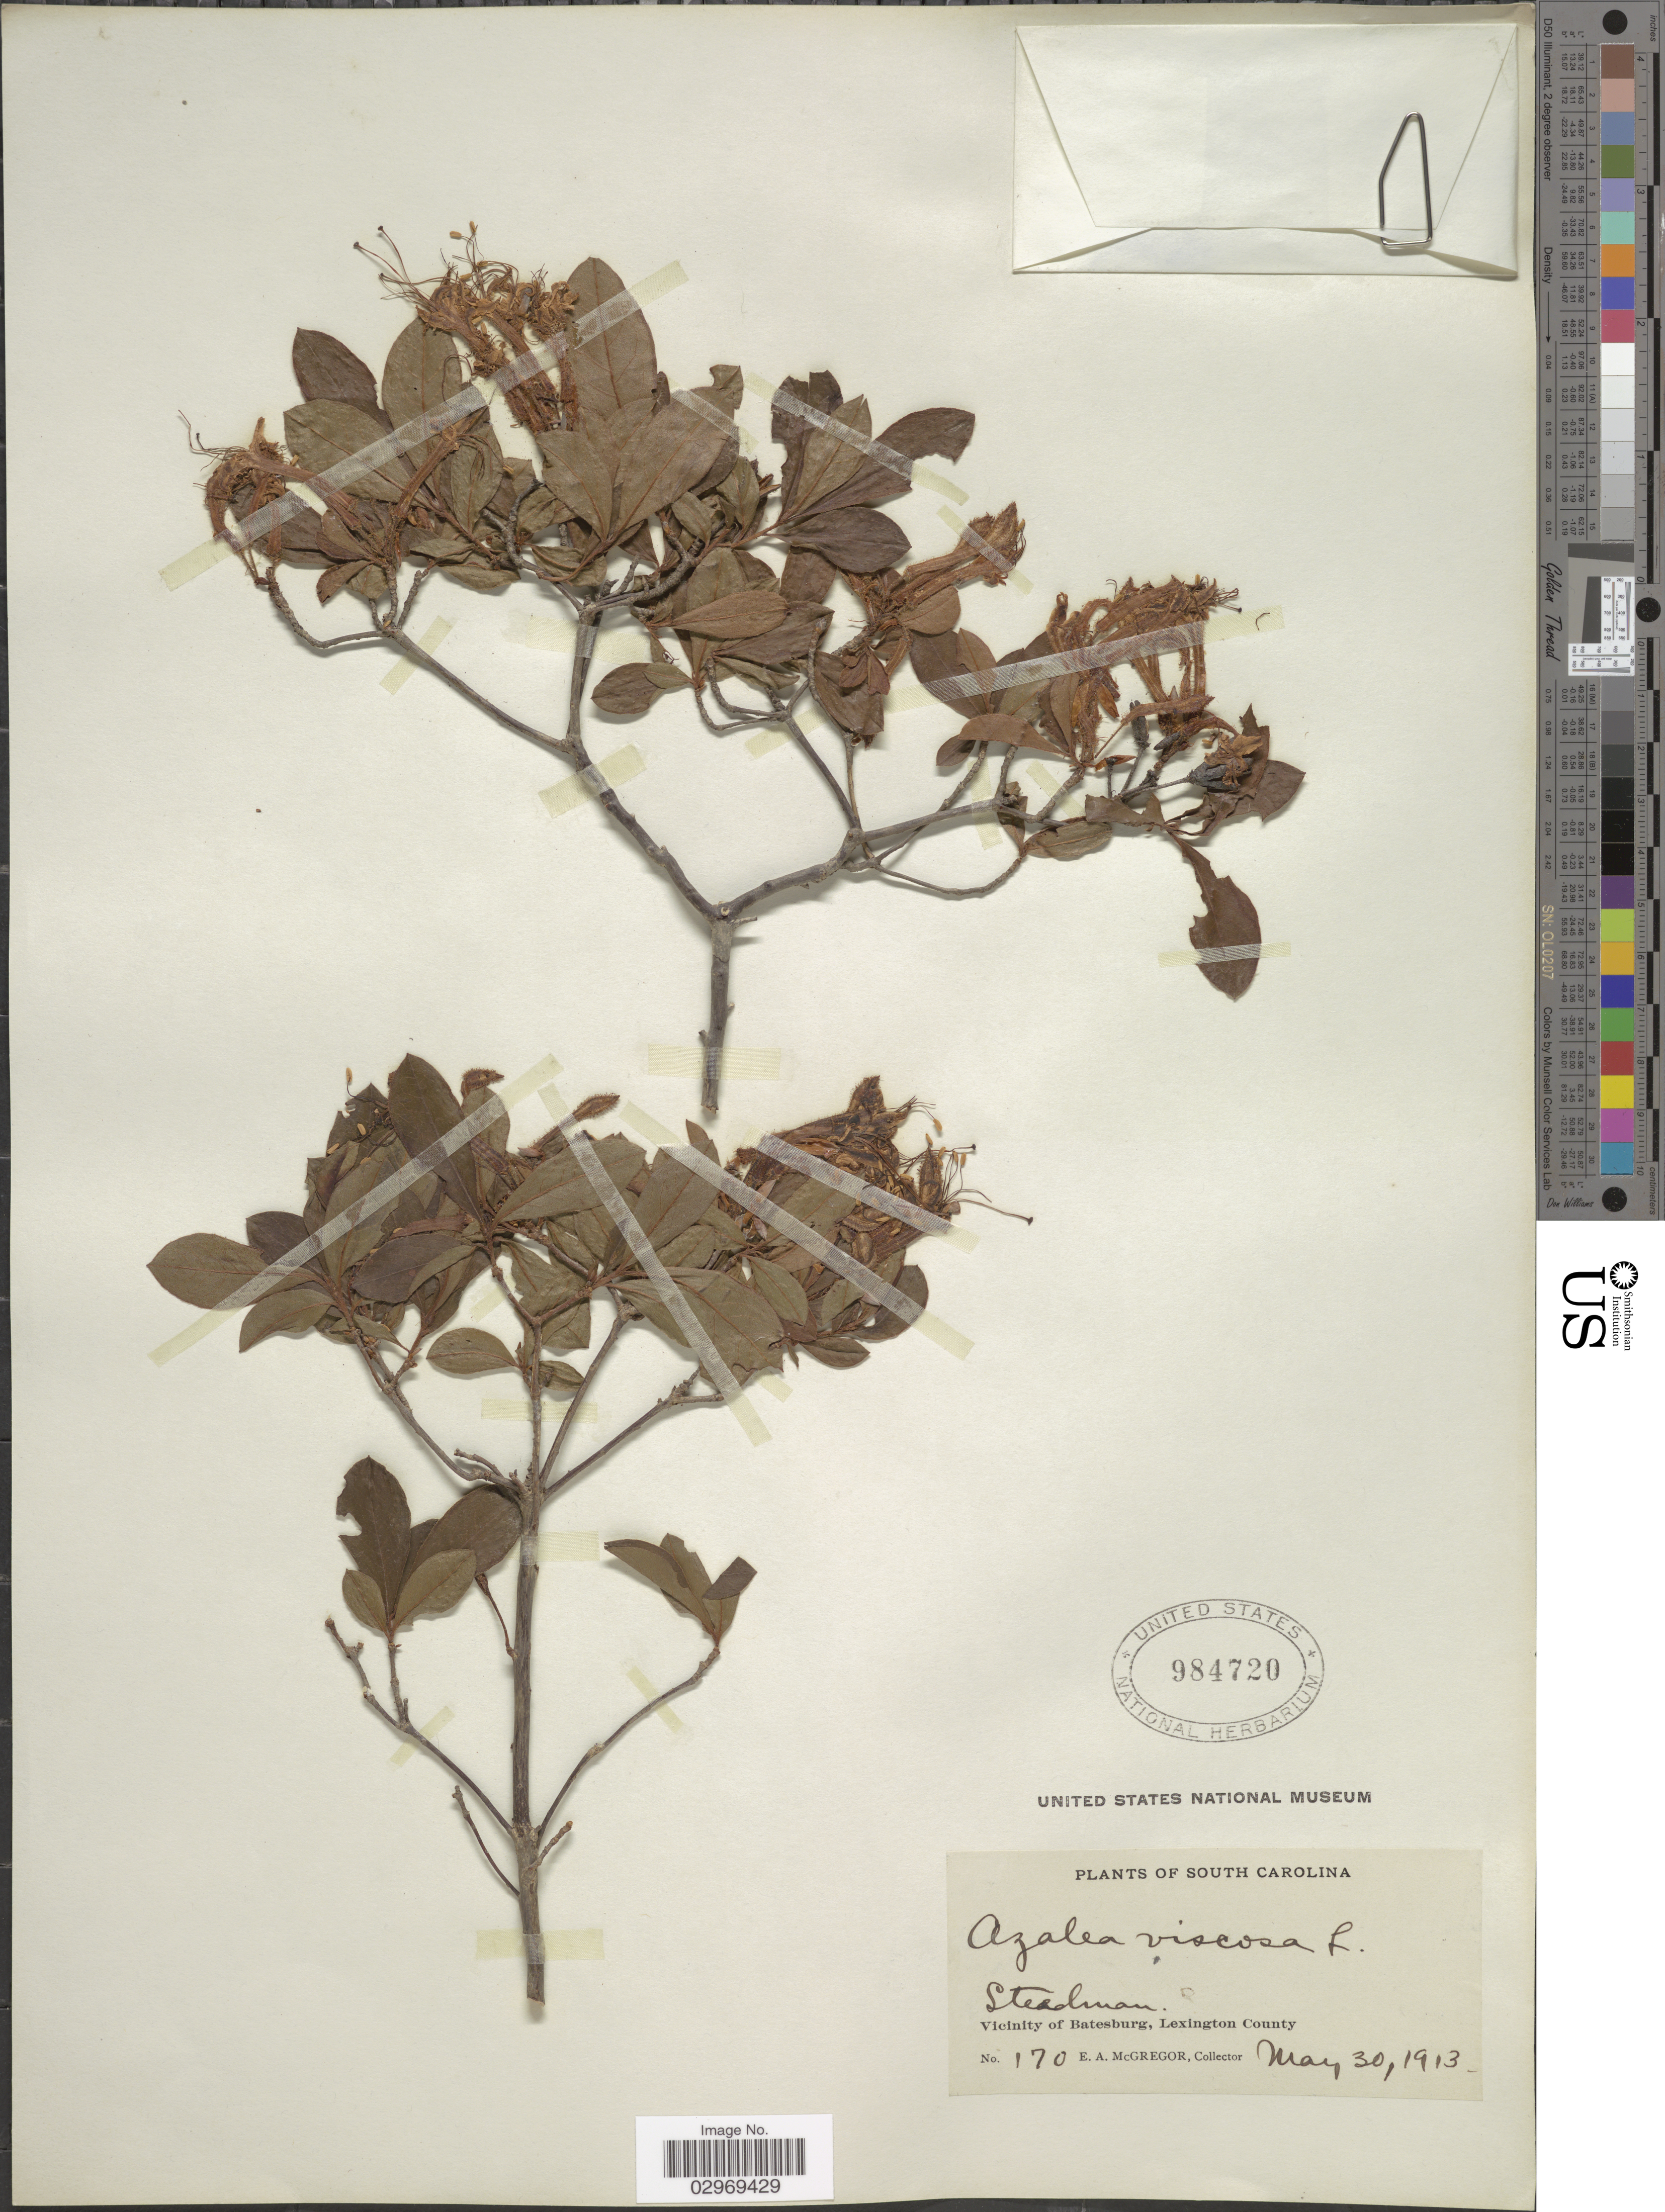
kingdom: Plantae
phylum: Tracheophyta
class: Magnoliopsida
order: Ericales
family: Ericaceae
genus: Rhododendron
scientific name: Rhododendron viscosum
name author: (L.) Torr.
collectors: E. A. McGregor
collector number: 170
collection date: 1913-05-30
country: United States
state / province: South Carolina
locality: Steadman, Vicinity of Batesburg, Lexington County.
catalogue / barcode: US 984720